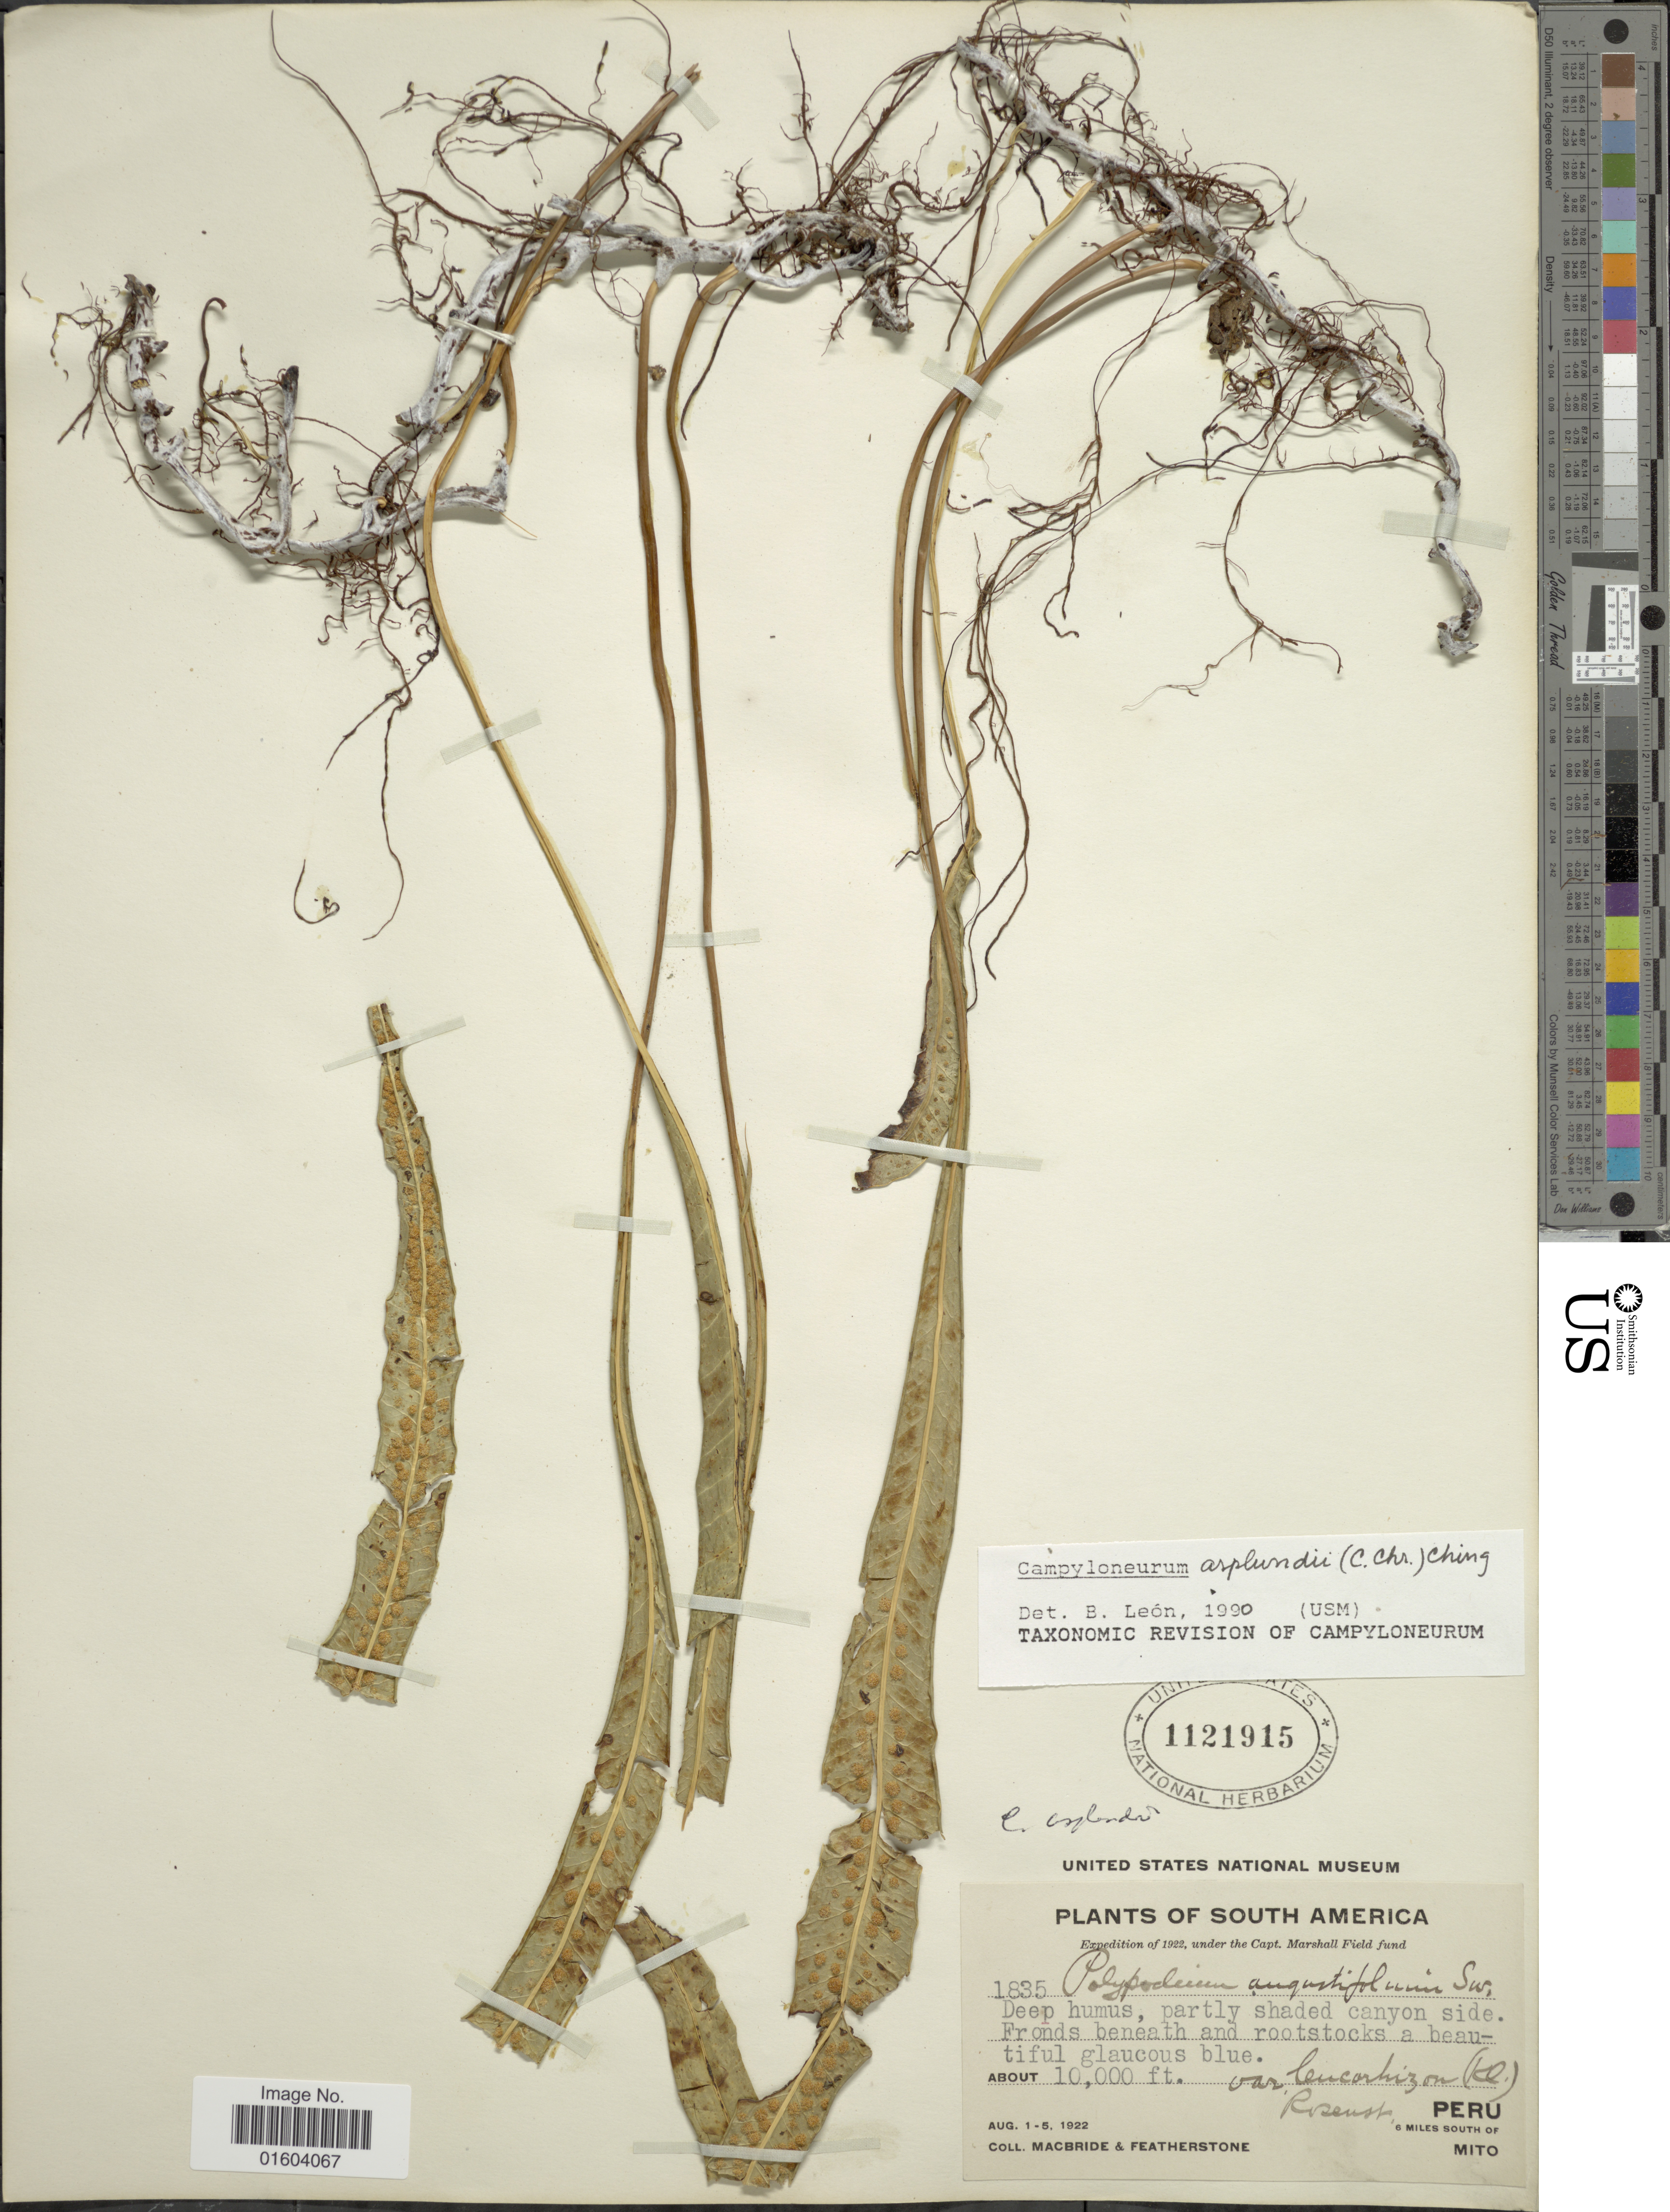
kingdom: Plantae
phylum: Tracheophyta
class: Polypodiopsida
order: Polypodiales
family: Polypodiaceae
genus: Campyloneurum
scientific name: Campyloneurum asplundii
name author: (C. Chr.) Ching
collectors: Macbride, -- & -. Featherstone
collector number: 1835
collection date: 1922-08-01/1922-08-05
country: Peru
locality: South America. Peru 6 miles south of Mito,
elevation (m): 3048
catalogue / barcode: US 1121915